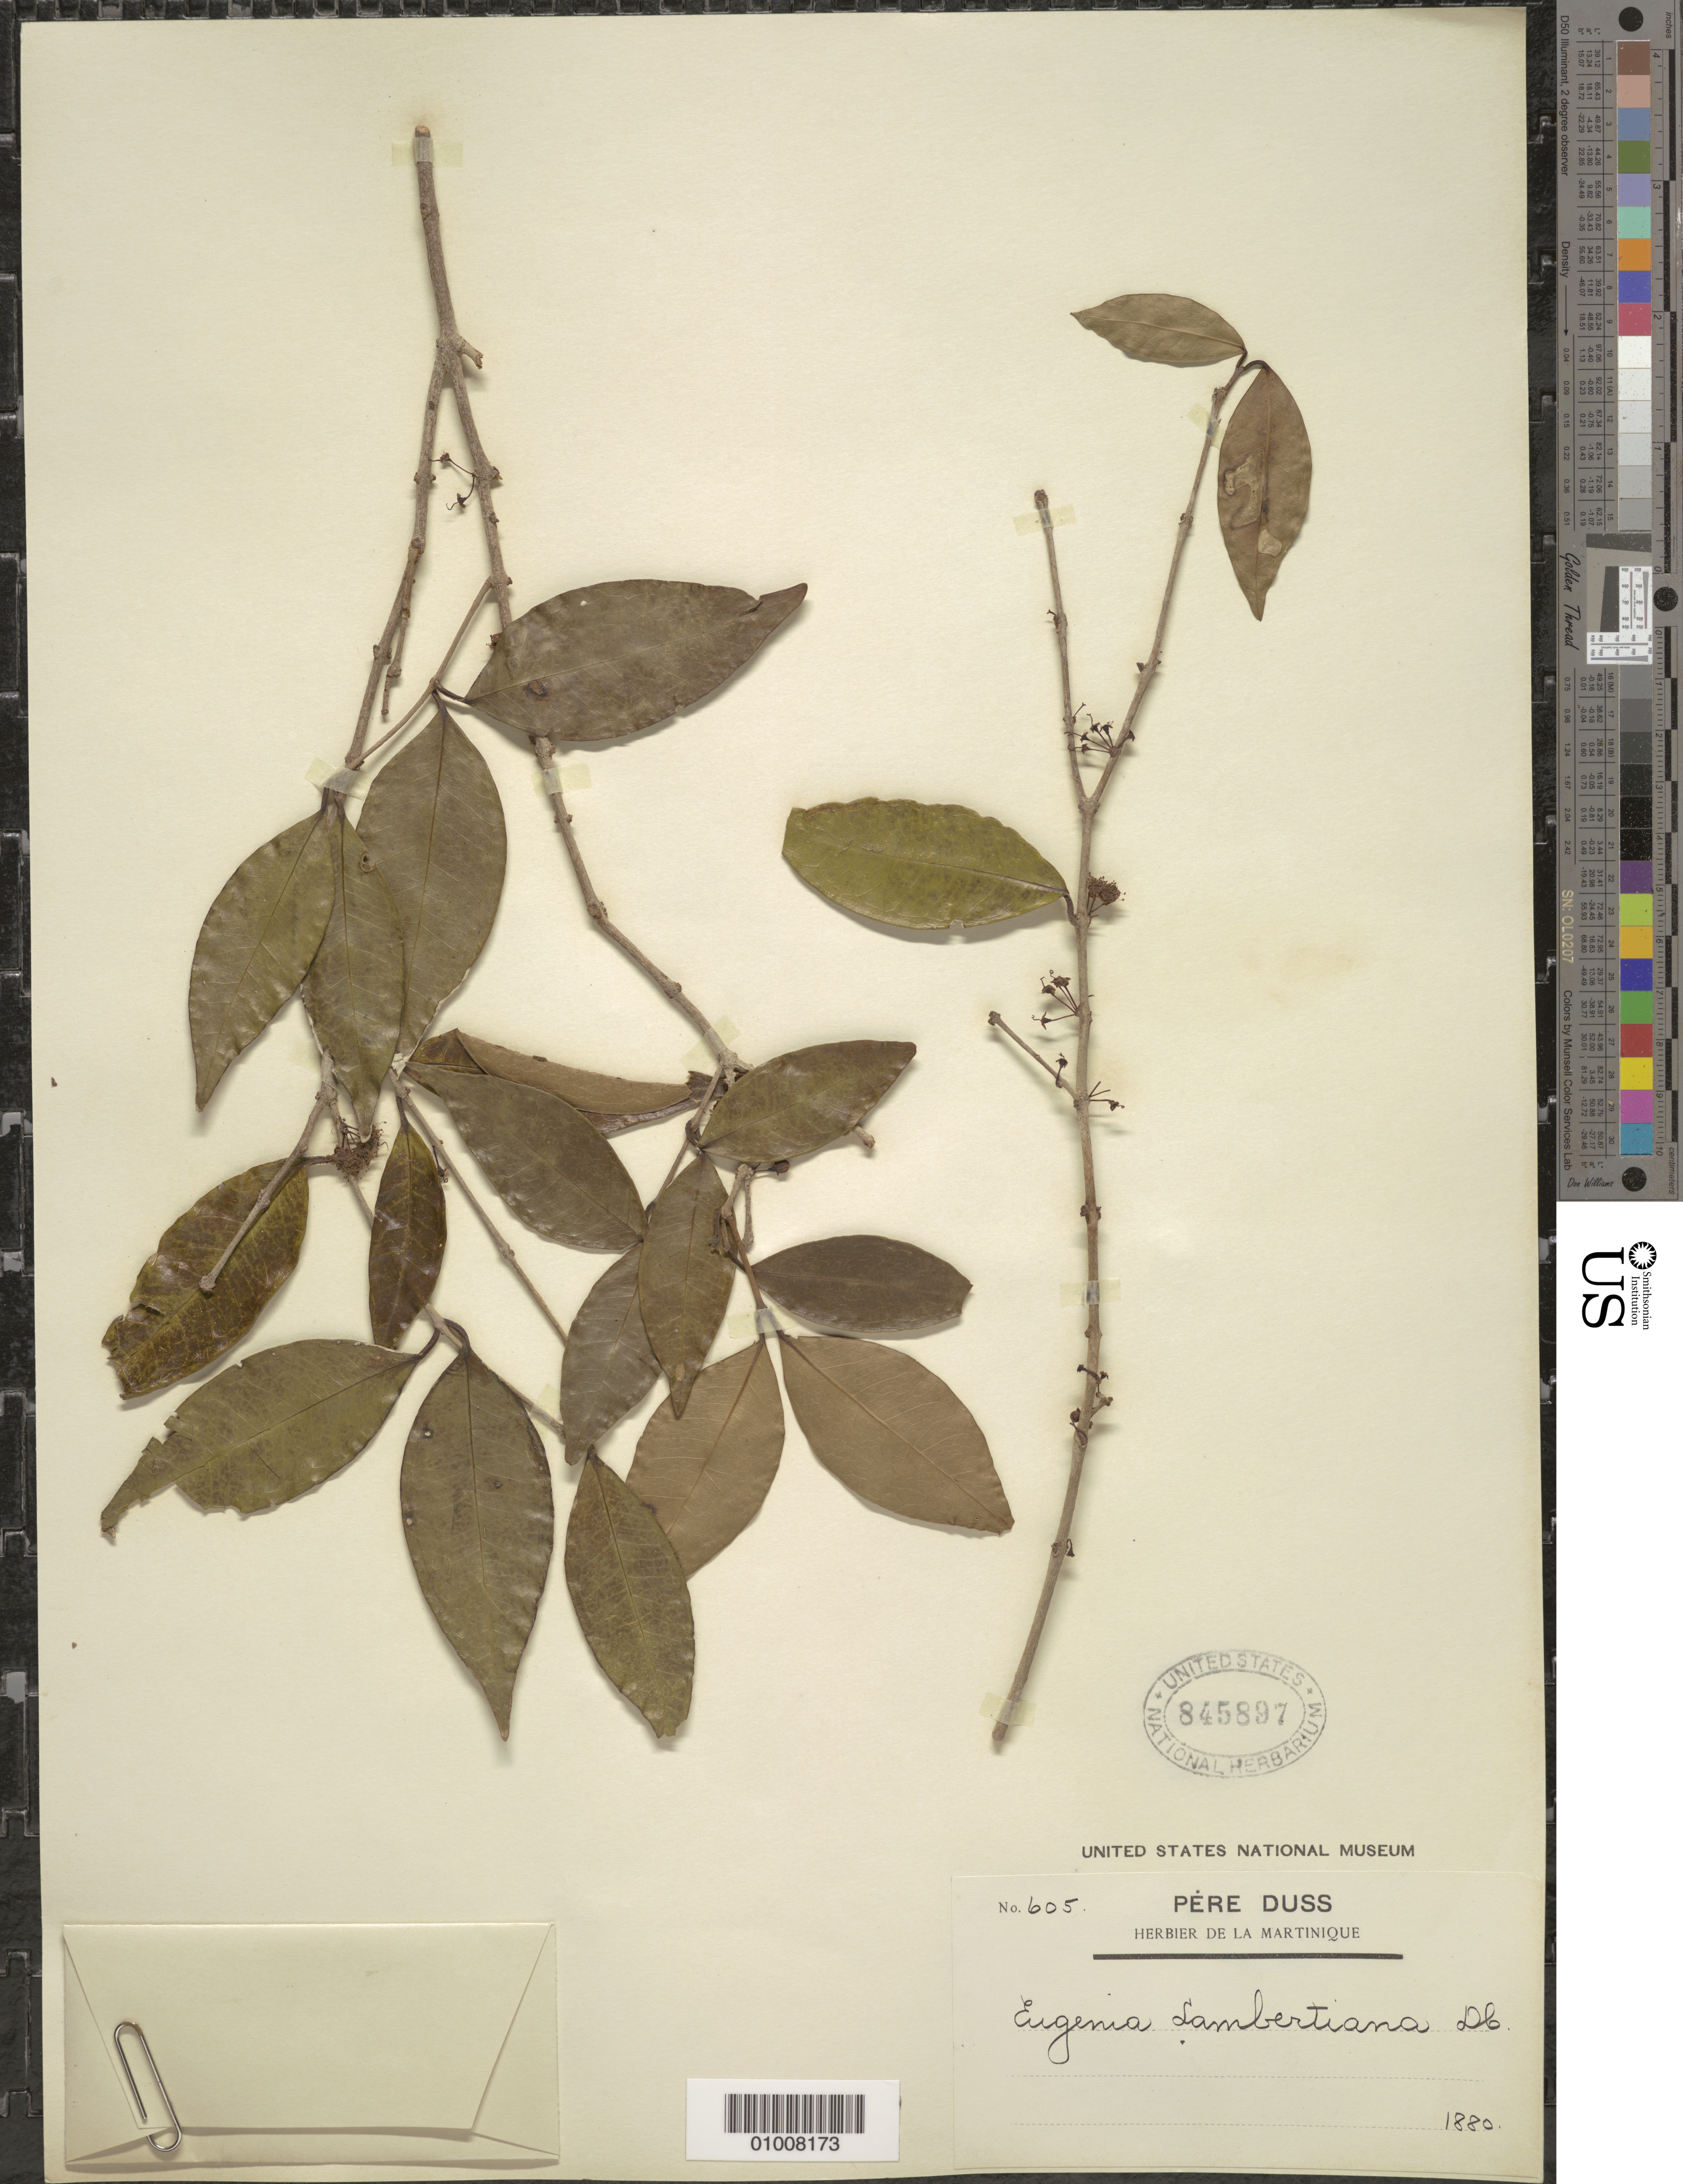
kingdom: Plantae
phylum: Tracheophyta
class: Magnoliopsida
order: Myrtales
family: Myrtaceae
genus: Eugenia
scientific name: Eugenia lambertiana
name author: DC.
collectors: Père Duss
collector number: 605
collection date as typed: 1880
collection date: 1880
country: Martinique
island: Martinique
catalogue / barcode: US 845897